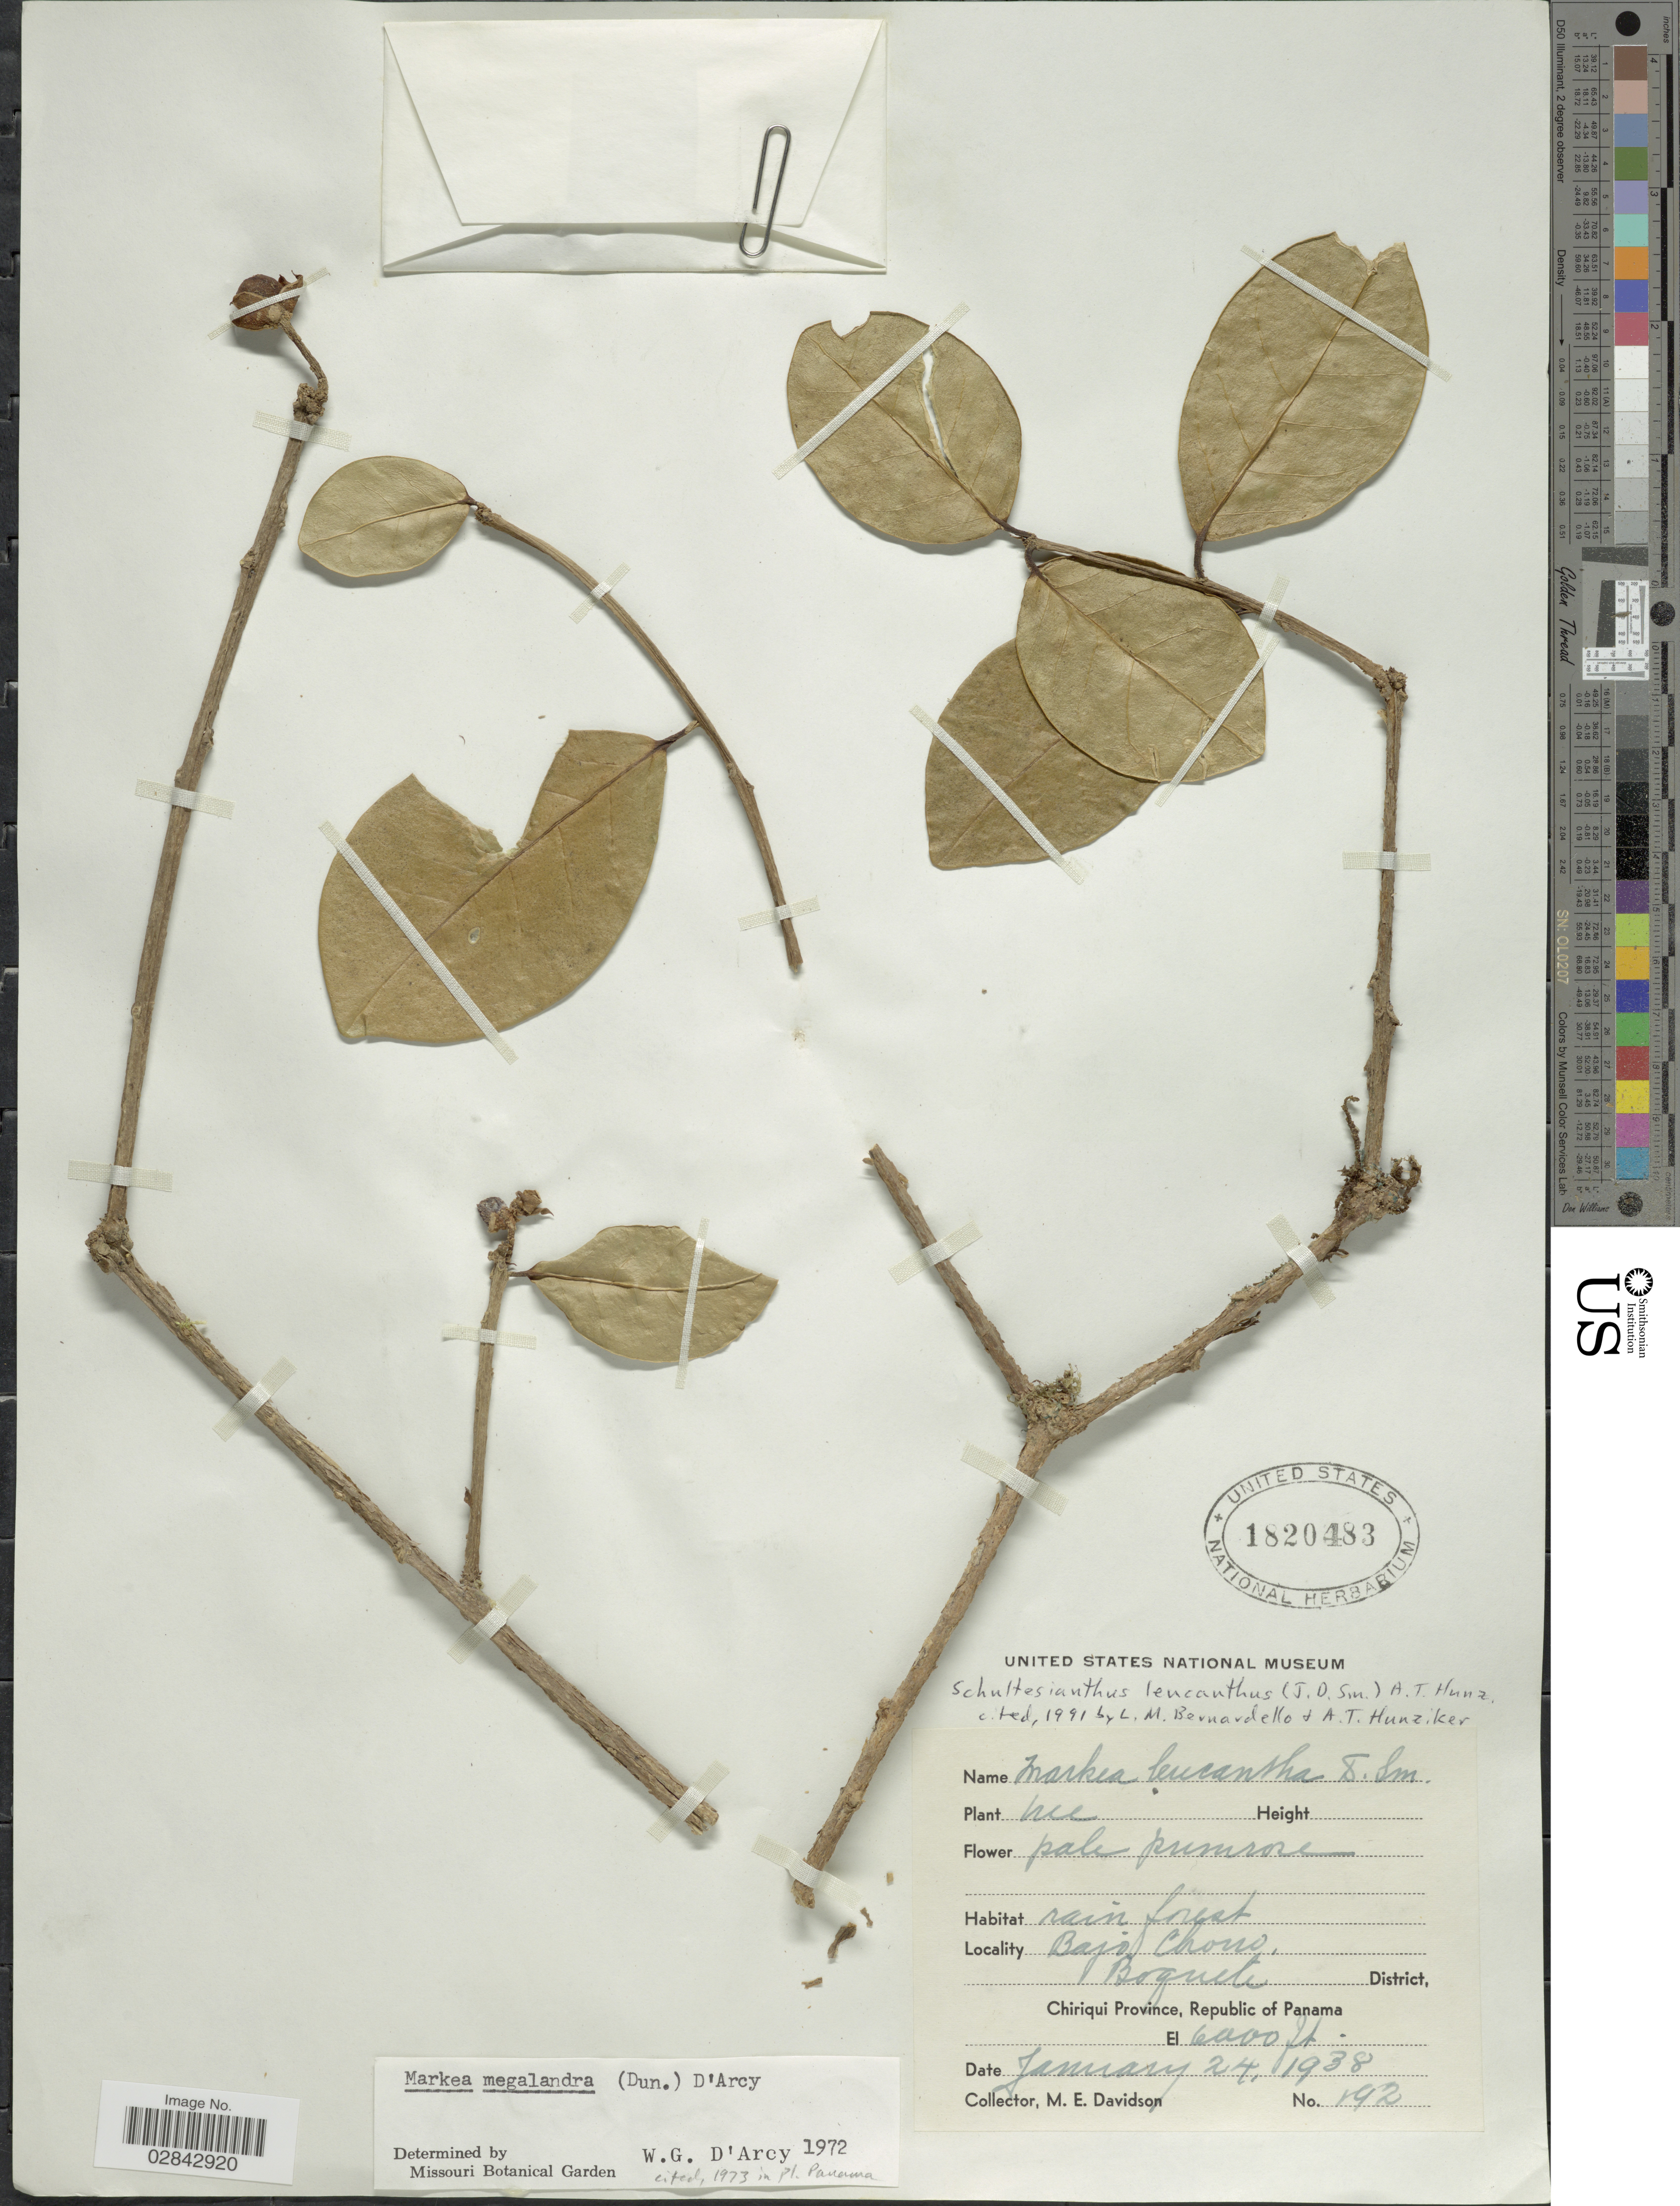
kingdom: Plantae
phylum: Tracheophyta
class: Magnoliopsida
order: Solanales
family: Solanaceae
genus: Schultesianthus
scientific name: Schultesianthus leucanthus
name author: (Donn. Sm.) Hunz.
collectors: M. E. Davidson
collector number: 192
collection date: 1938-01-24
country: Panama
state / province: Chiriqui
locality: Bajo Chono, Boquete District, Republic of Panama.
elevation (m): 1829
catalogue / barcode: US 1820483